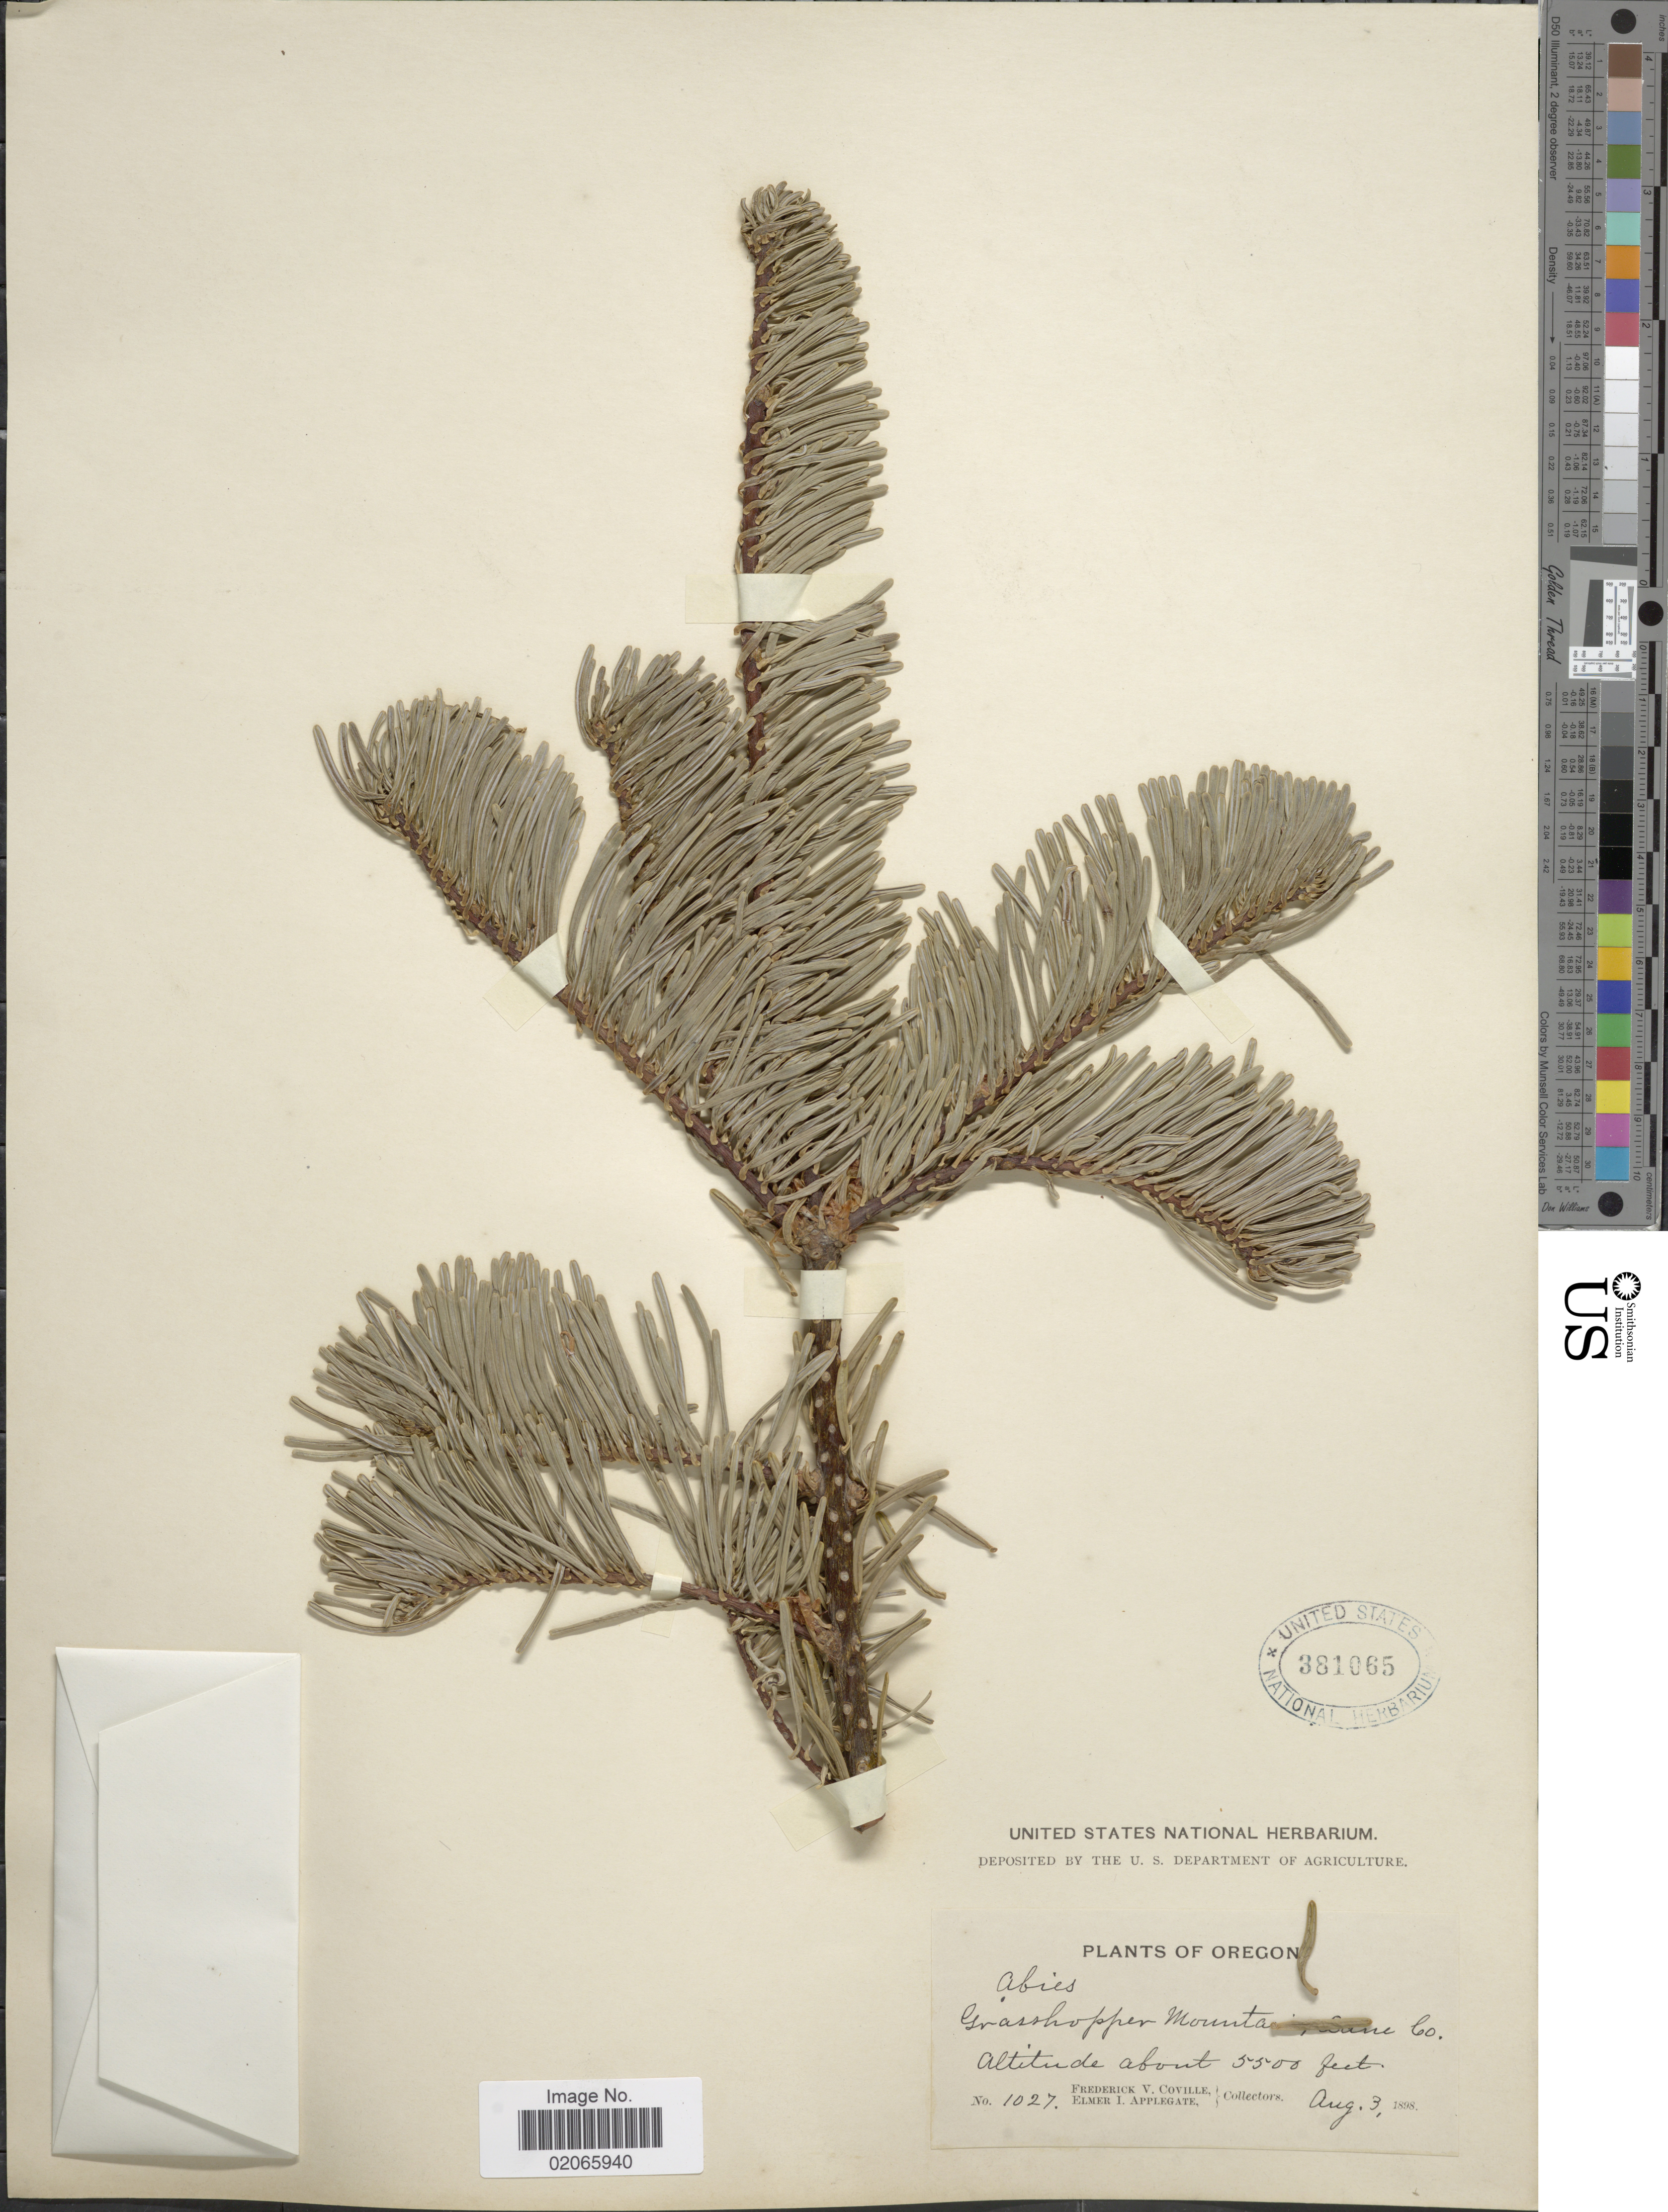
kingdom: Plantae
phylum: Tracheophyta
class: Pinopsida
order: Pinales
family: Pinaceae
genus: Abies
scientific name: Abies sp.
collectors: F. V. Coville & E. I. Applegate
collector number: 1027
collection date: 1898-08-03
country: United States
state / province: Oregon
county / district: Lane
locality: Grasshopper Mountain, Lane Co.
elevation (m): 1676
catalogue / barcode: US 381065